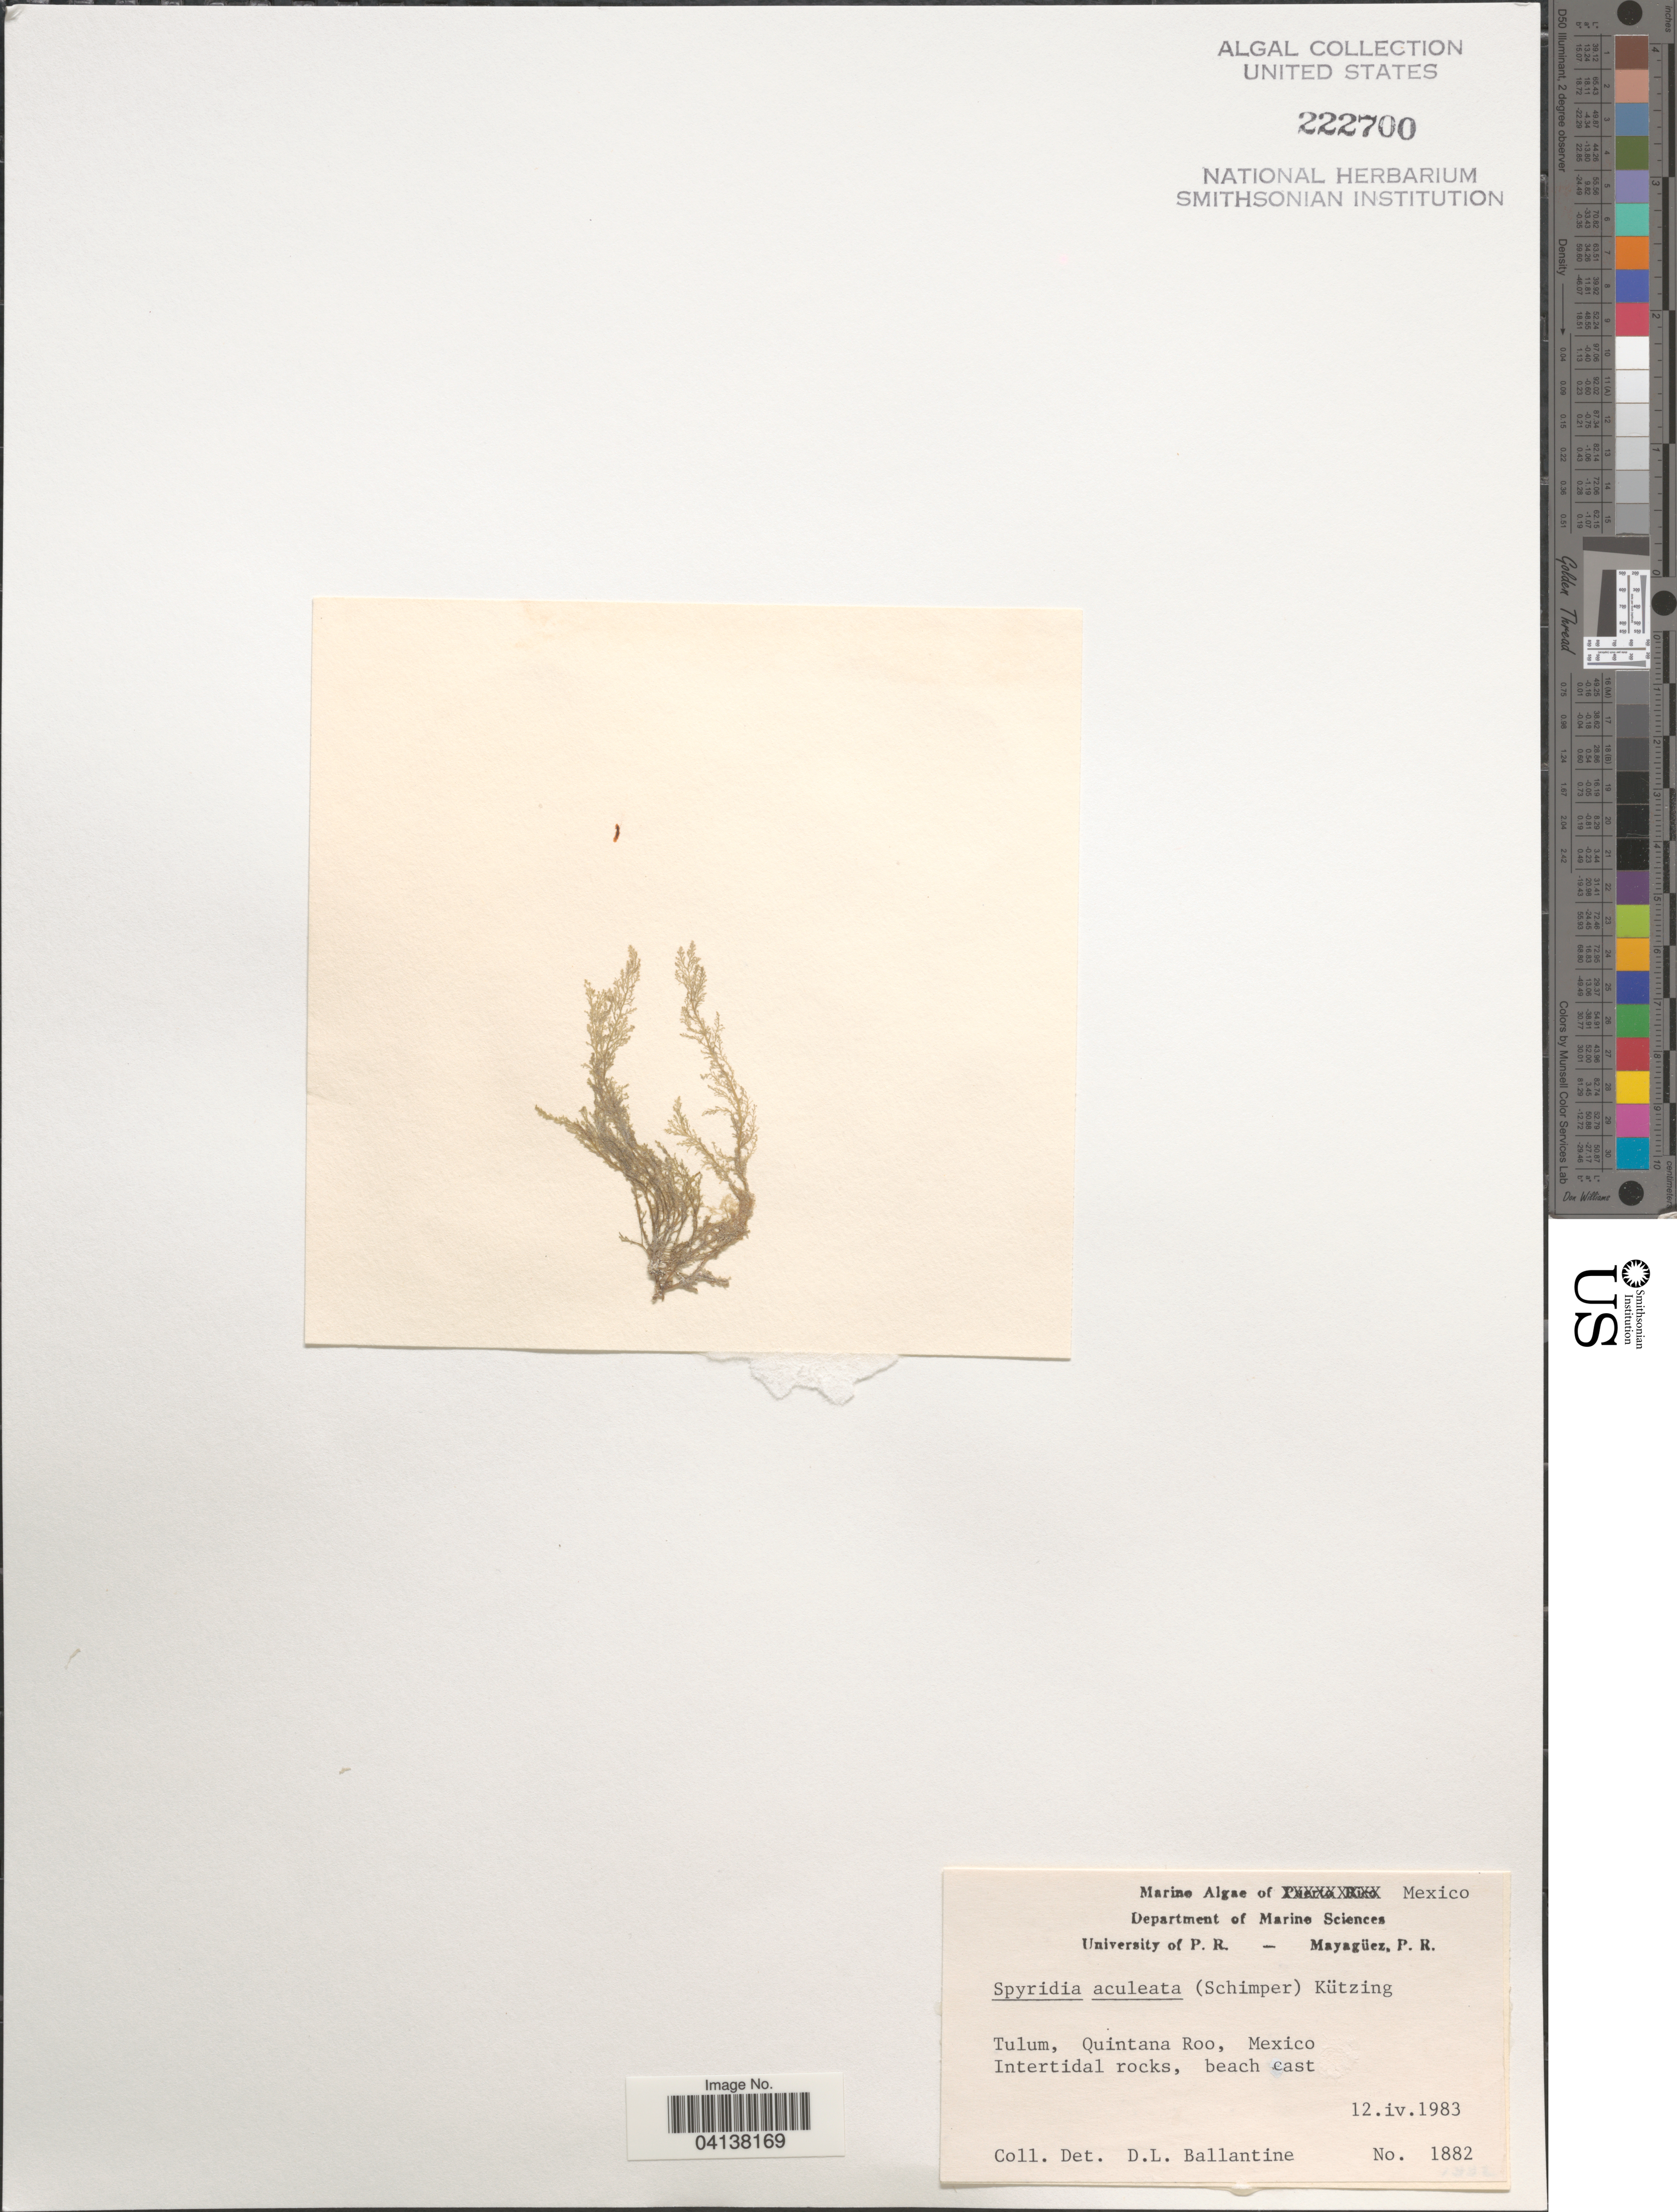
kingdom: Plantae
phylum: Rhodophyta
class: Florideophyceae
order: Ceramiales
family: Spyridiaceae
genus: Spyridia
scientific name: Spyridia aculeata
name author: (C. Agardh ex Decne.) Kütz.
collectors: D.L. Ballantine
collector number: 1882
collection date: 1983-04-12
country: Mexico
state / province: Quintana Roo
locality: Tulum. Intertidal rocks, beach east [interpreted].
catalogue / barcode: US 222700